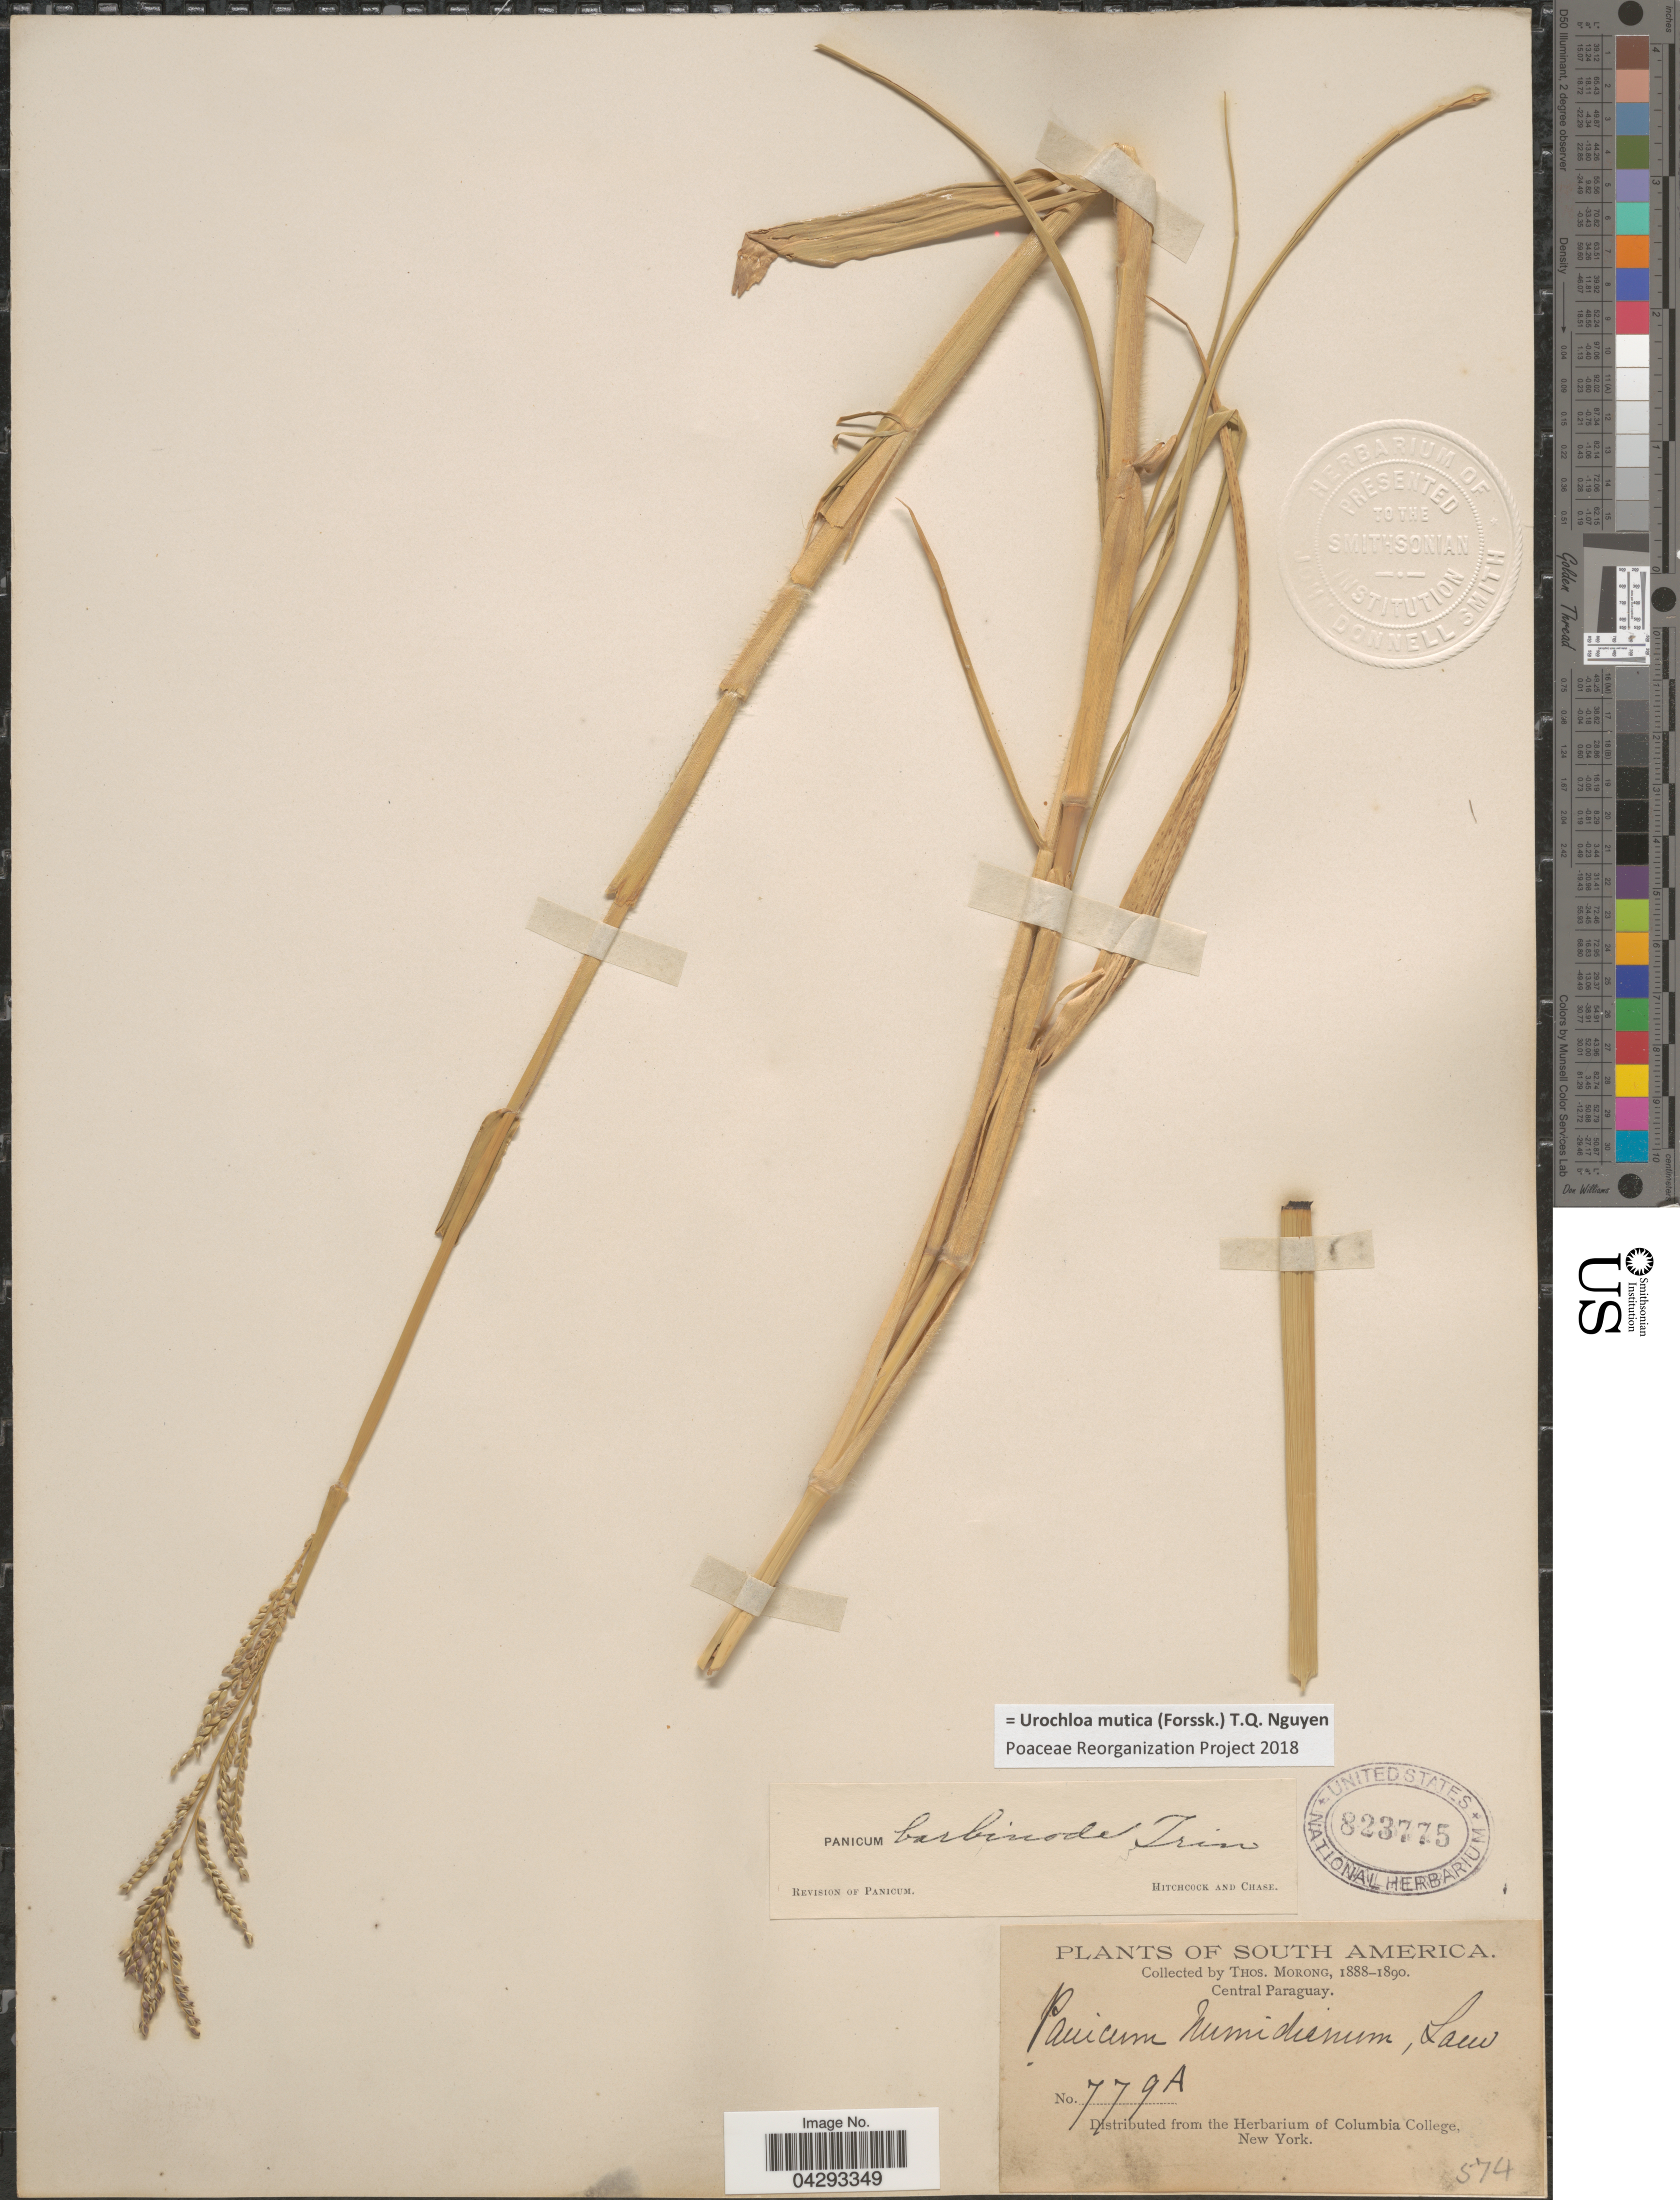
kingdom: Plantae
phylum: Tracheophyta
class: Liliopsida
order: Poales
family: Poaceae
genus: Urochloa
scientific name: Urochloa mutica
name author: (Forssk.) T.Q. Nguyen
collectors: ex herb. T. Morong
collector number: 779A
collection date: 1888/1890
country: Paraguay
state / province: Central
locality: Central Paraguay.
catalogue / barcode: US 823775